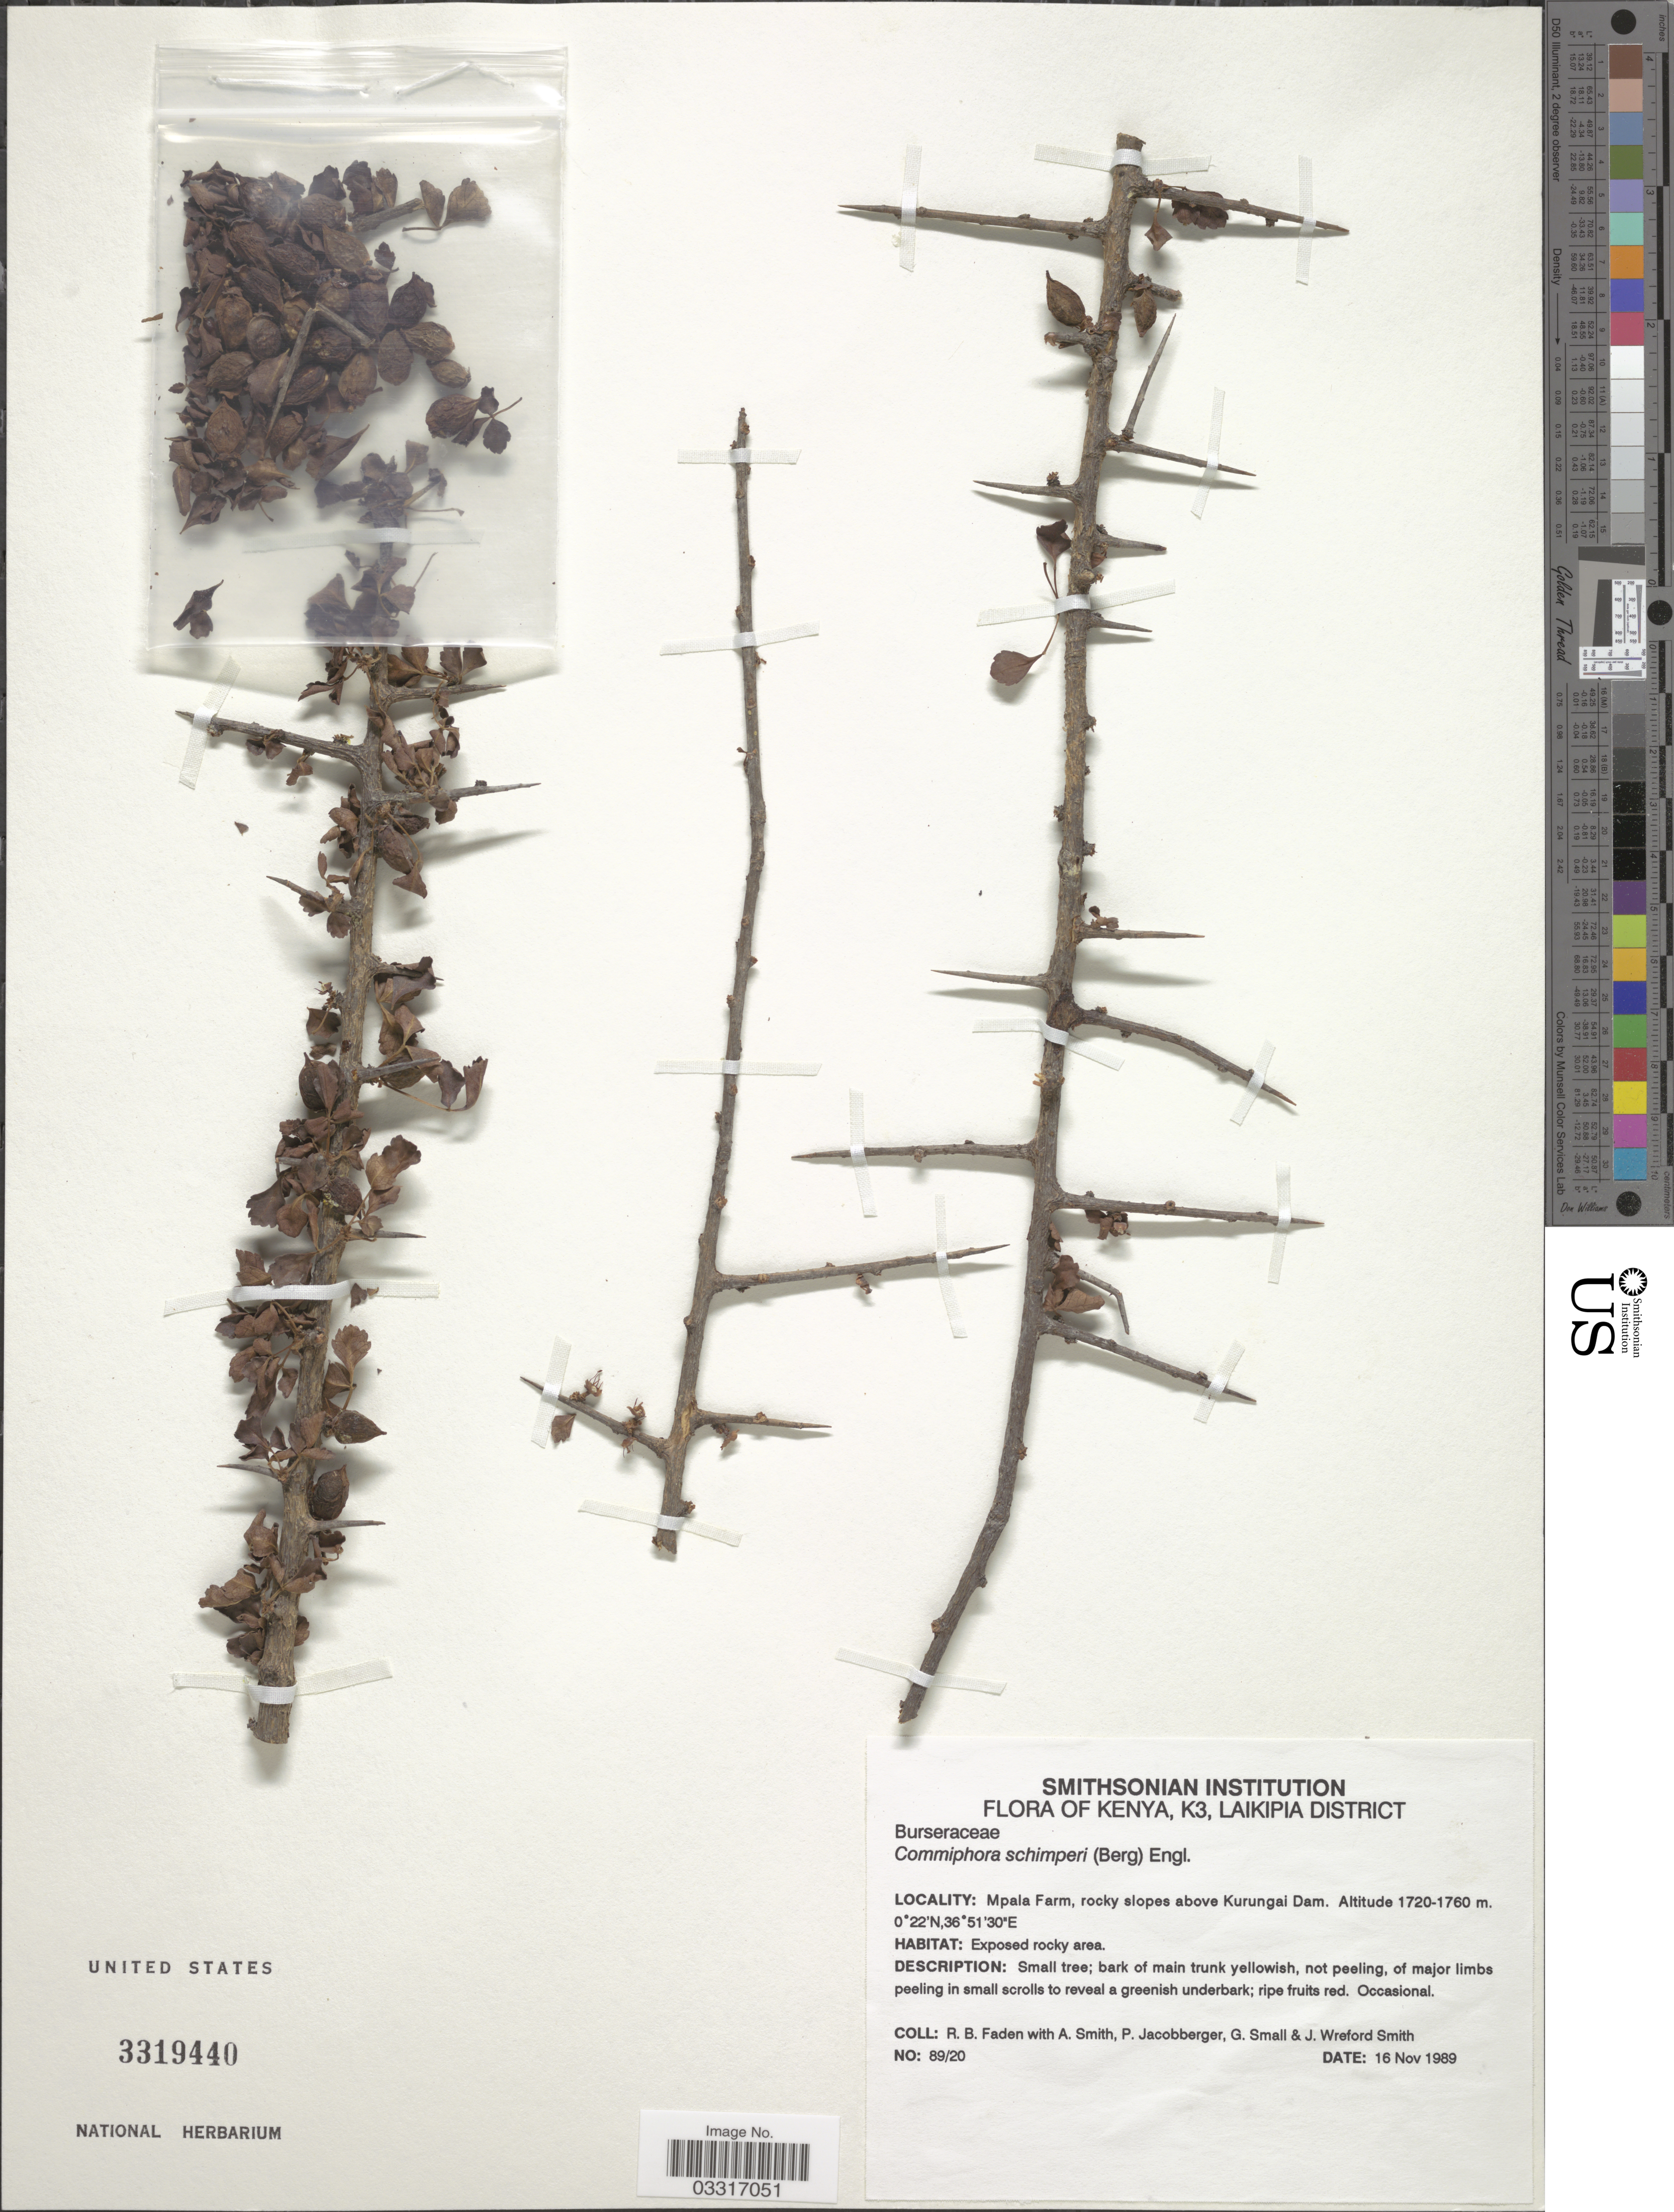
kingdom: Plantae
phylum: Tracheophyta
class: Magnoliopsida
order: Sapindales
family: Burseraceae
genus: Commiphora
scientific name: Commiphora schimperi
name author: (O. Berg) Engl.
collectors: R. B. Smith, P. Jacobberger, G. Small & J. W. Smith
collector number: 89/20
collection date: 1989-11-16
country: Kenya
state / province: Laikipia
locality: K3, Laikipia District. Mpala Farm, rocky slopes above Kurungai Dam.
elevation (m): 1720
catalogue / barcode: US 3319440